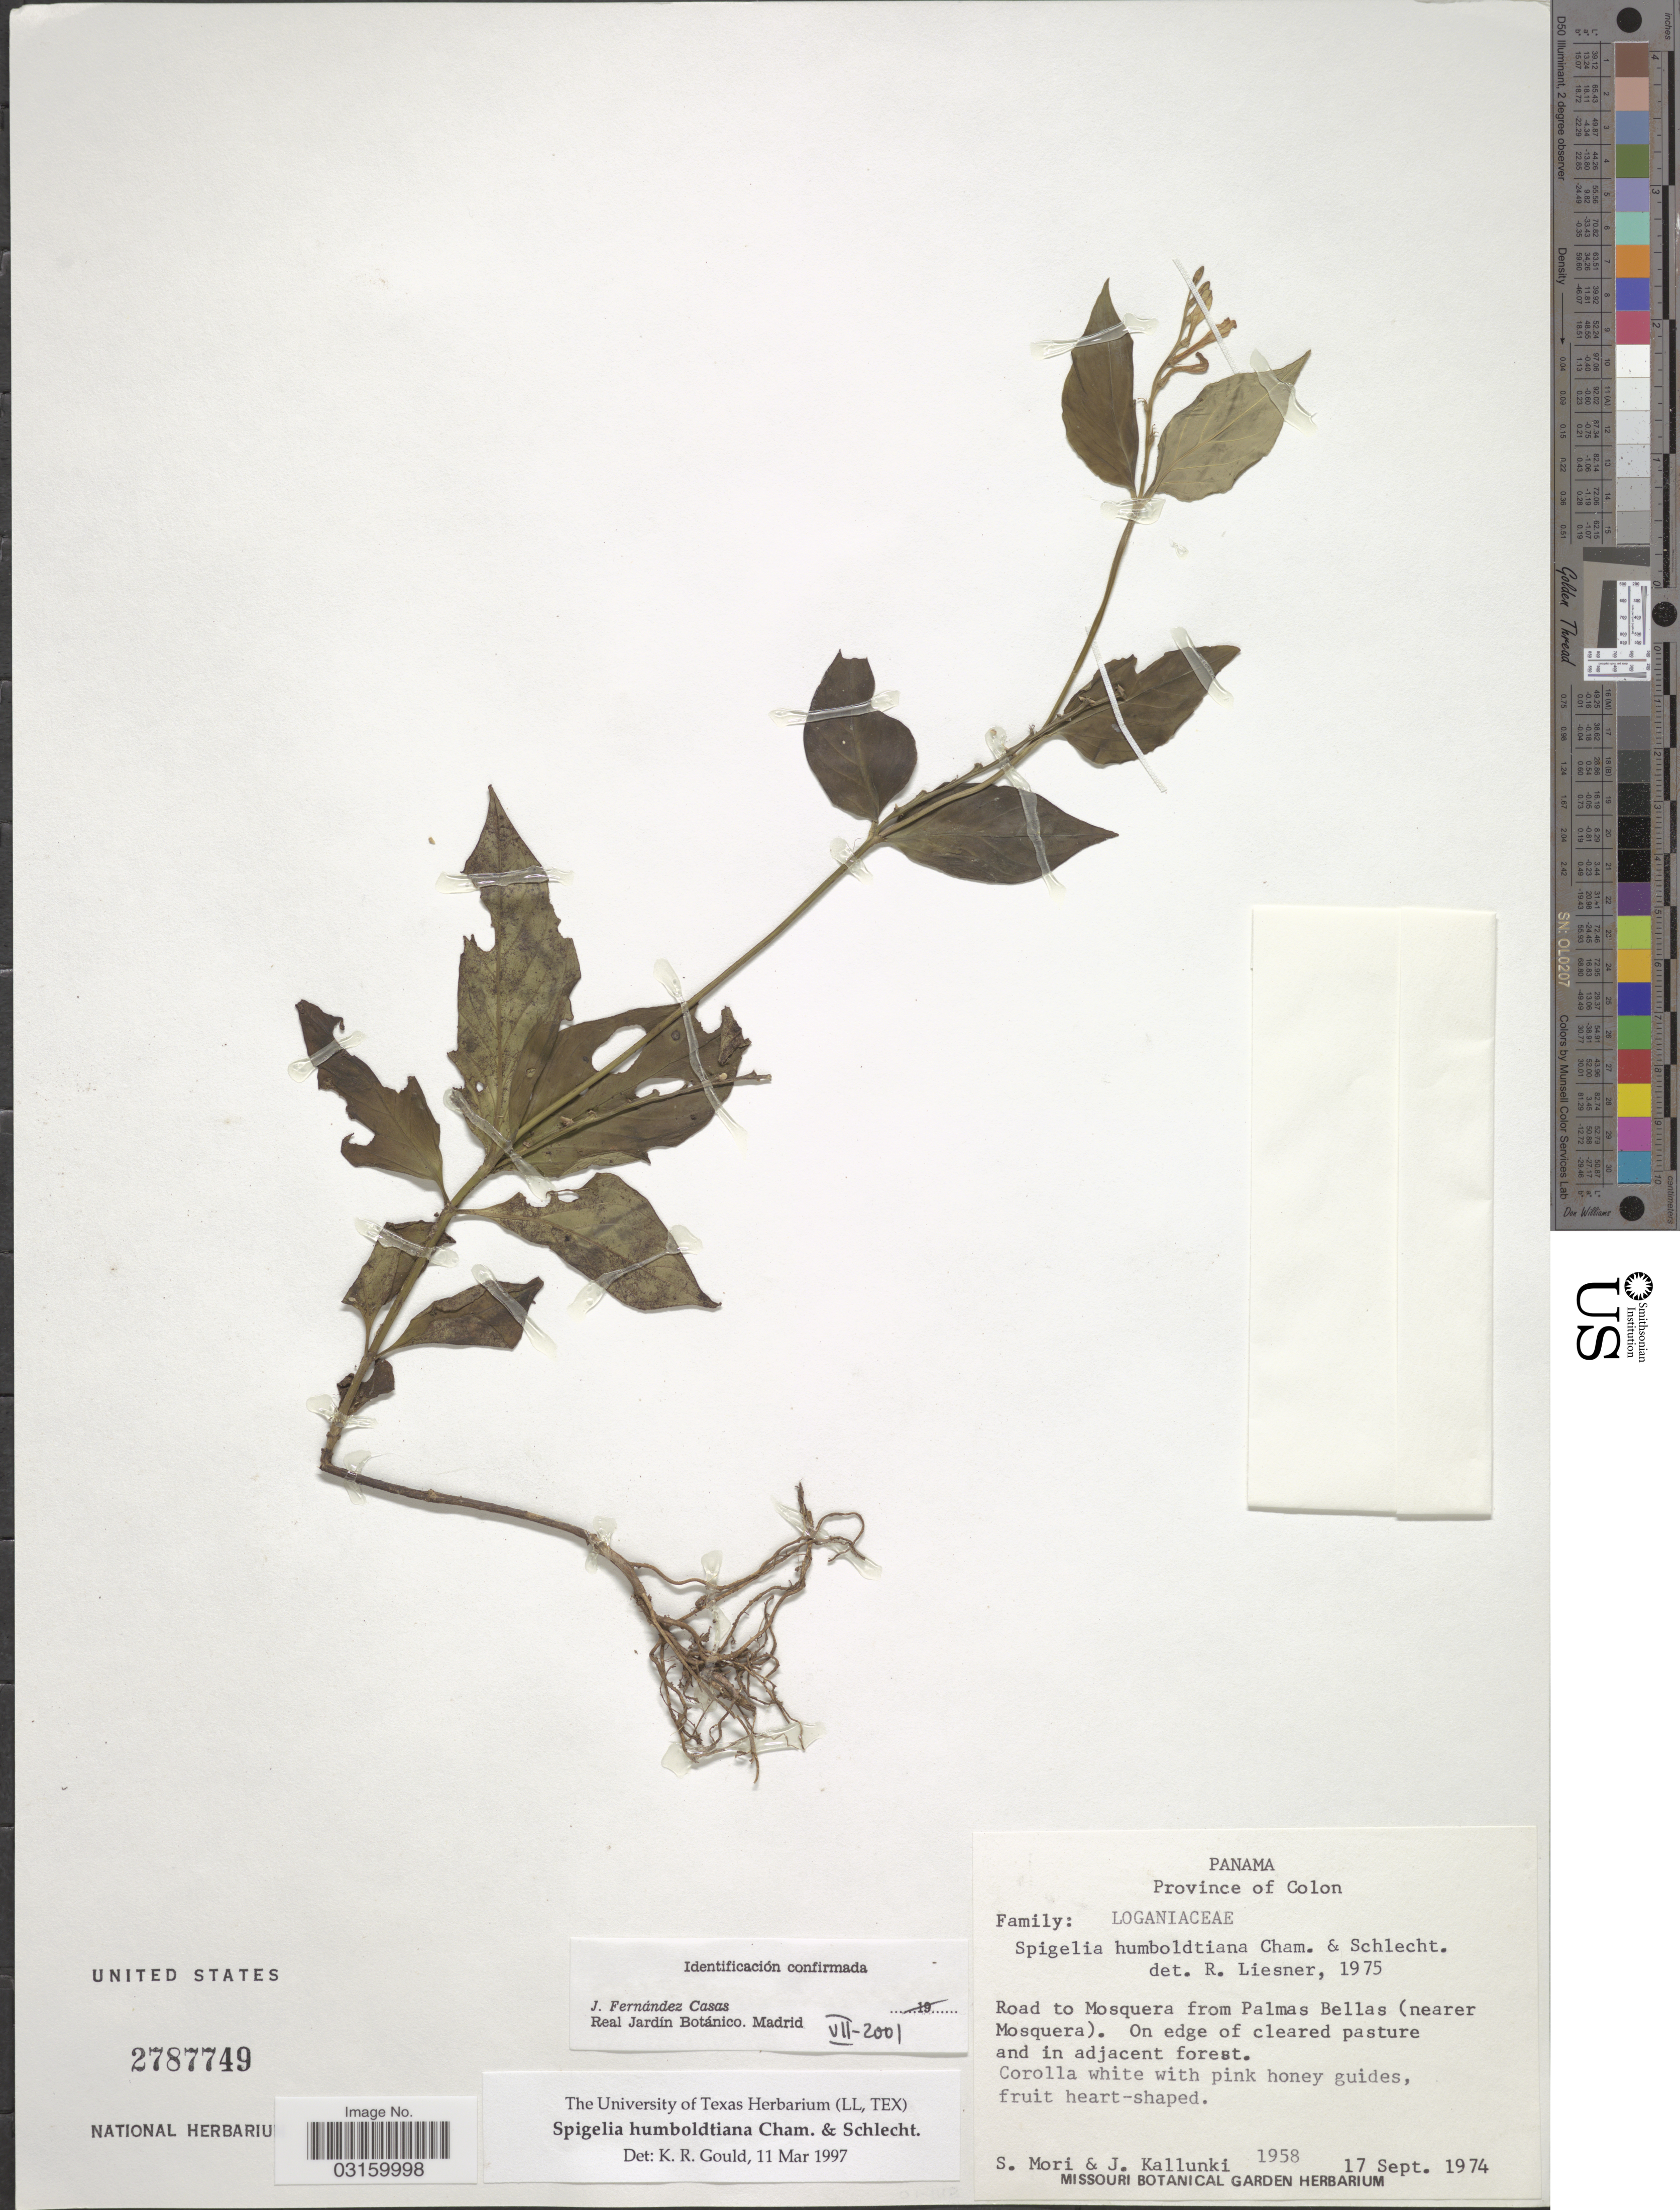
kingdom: Plantae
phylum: Tracheophyta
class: Magnoliopsida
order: Gentianales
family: Loganiaceae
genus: Spigelia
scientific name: Spigelia humboldtiana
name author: Cham. & Schltdl.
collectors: S. Mori & J. Kallunki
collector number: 1958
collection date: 1974-09-17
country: Panama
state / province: Colón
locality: Road to Mosquera from Palmas Bellas (nearer Mosquera).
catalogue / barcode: US 2787749